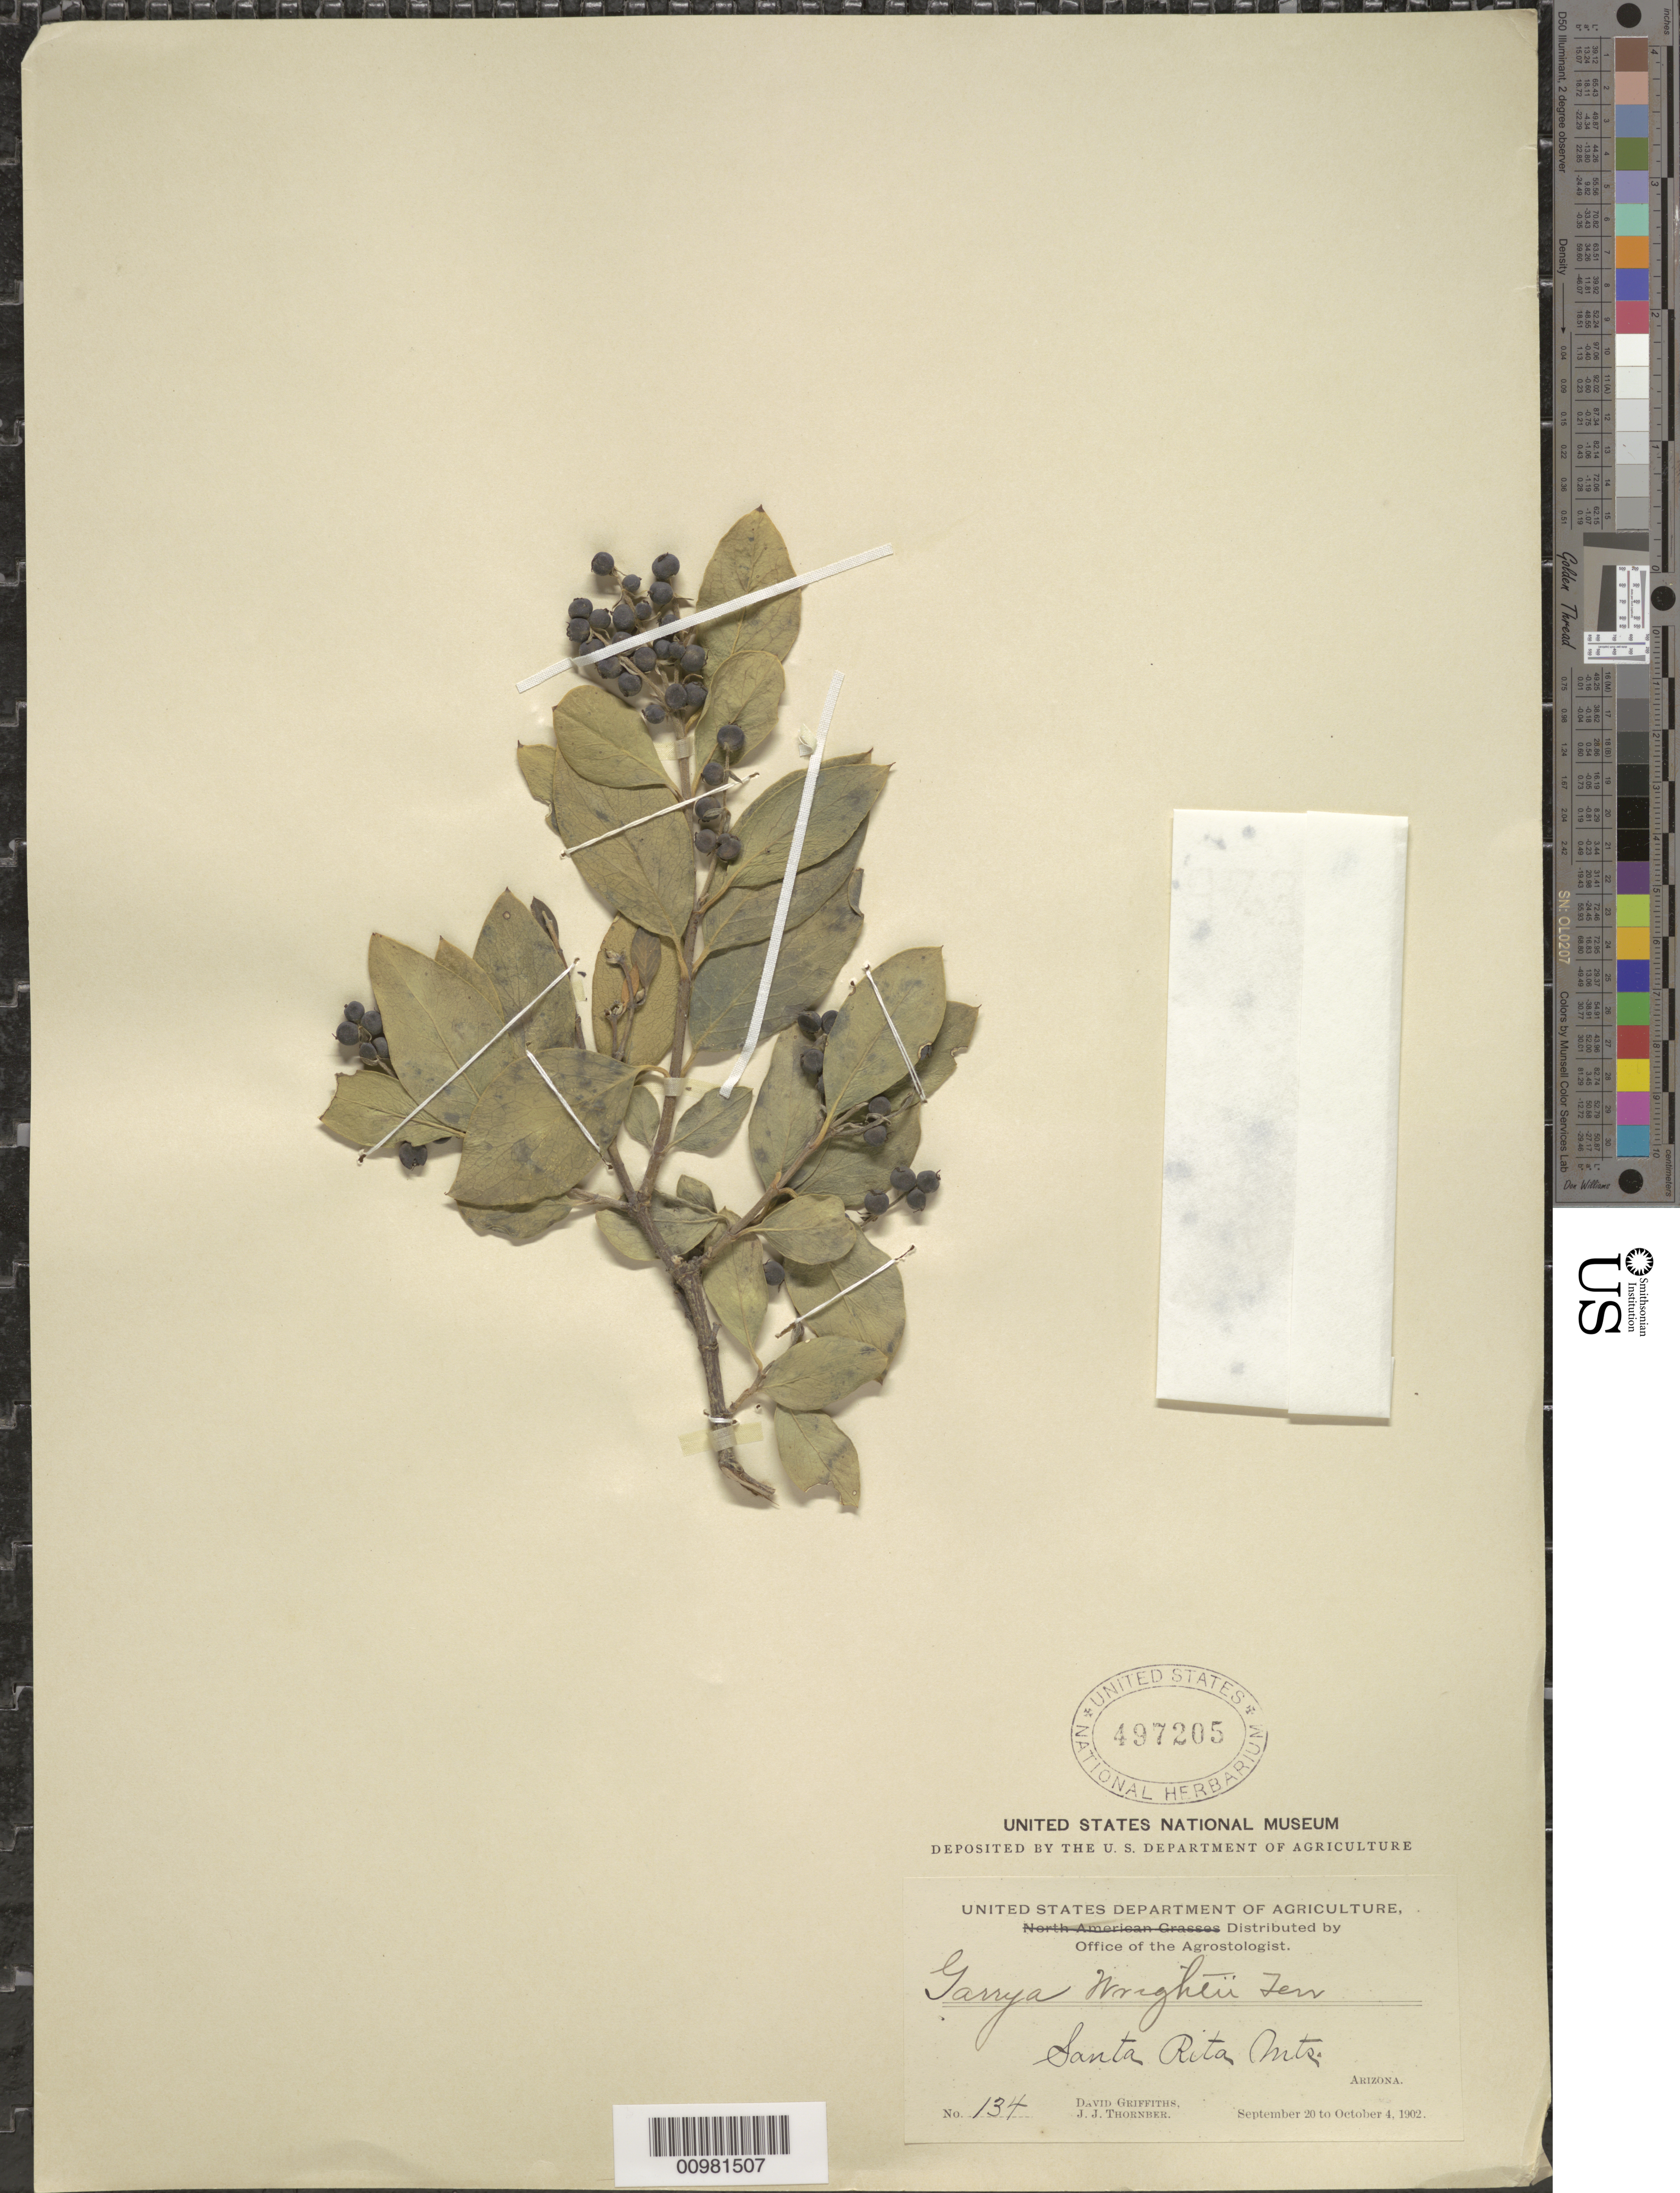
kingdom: Plantae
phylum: Tracheophyta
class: Magnoliopsida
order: Garryales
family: Garryaceae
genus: Garrya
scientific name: Garrya wrightii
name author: Torr.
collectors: D. Griffiths & J. Thornber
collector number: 134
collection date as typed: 20 Sep 1902 to 01 Oct 1902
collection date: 1902-09-20/1902-10-01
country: United States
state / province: Arizona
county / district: Santa Cruz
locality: Santa Rita Mountains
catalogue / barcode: US 497205